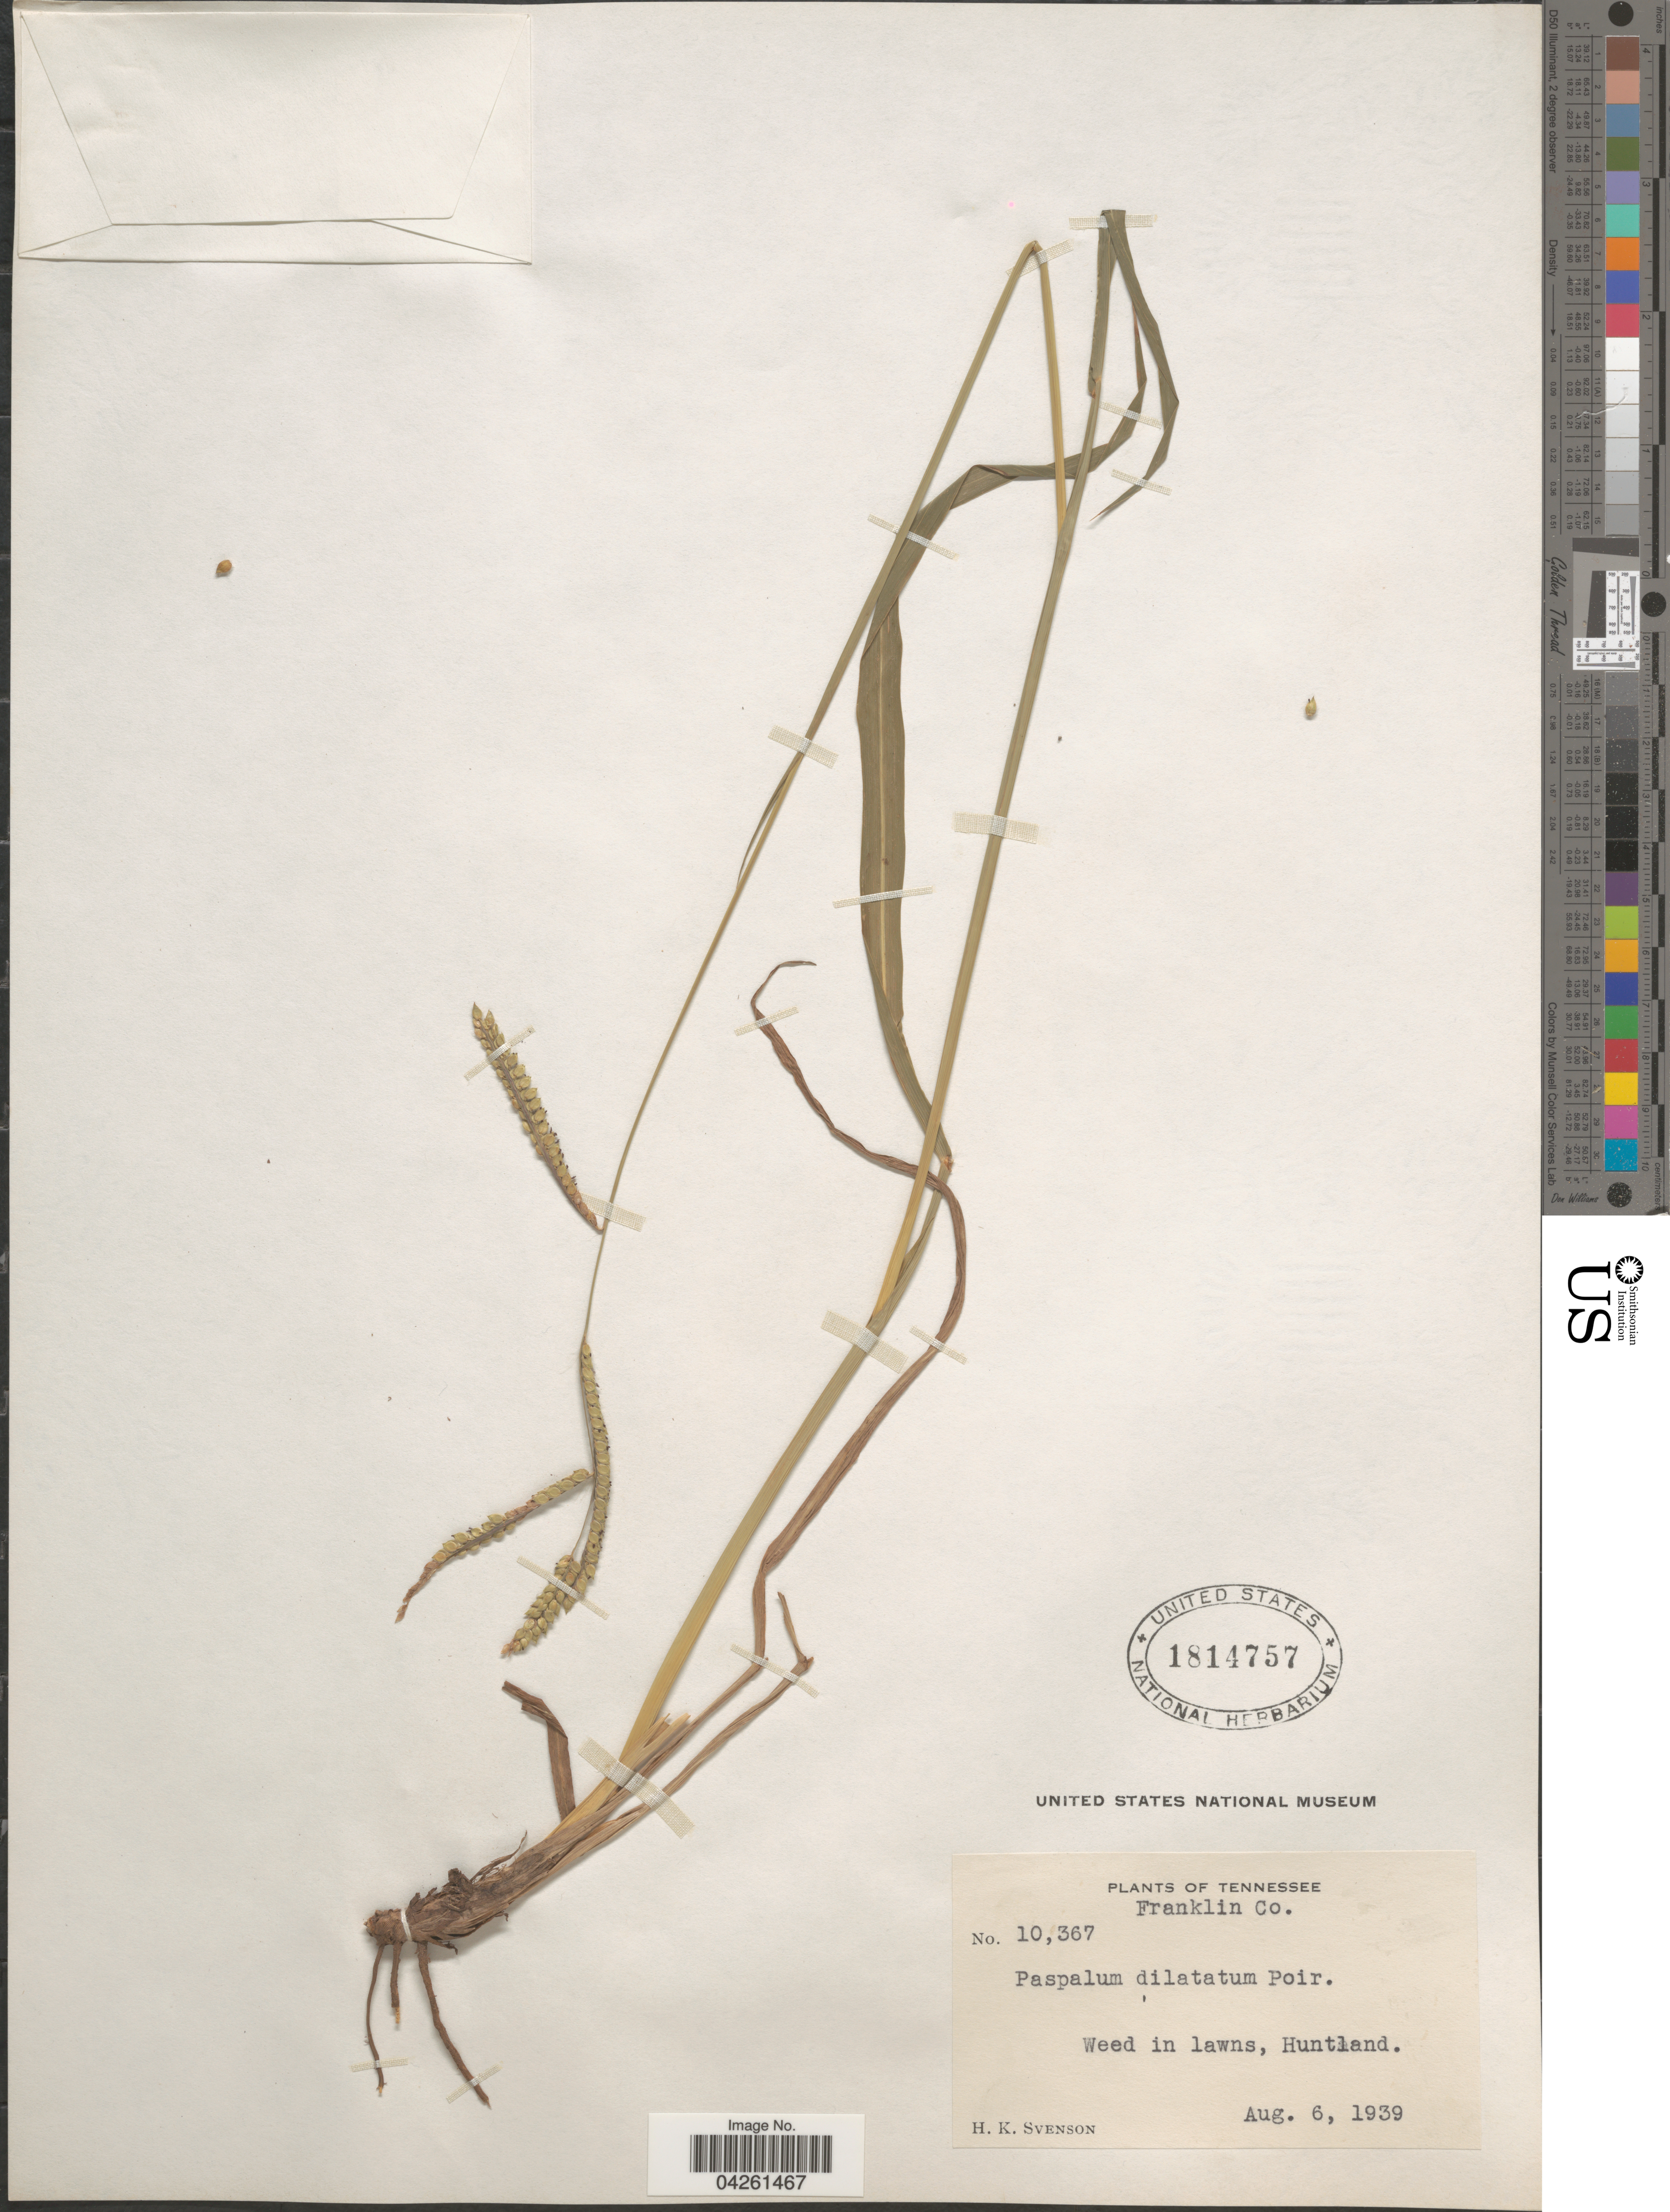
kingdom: Plantae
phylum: Tracheophyta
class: Liliopsida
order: Poales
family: Poaceae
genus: Paspalum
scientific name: Paspalum dilatatum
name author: Poir.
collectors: H. K. Svenson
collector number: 10367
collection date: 1939-08-06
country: United States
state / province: Tennessee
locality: Huntland.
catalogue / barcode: US 1814757